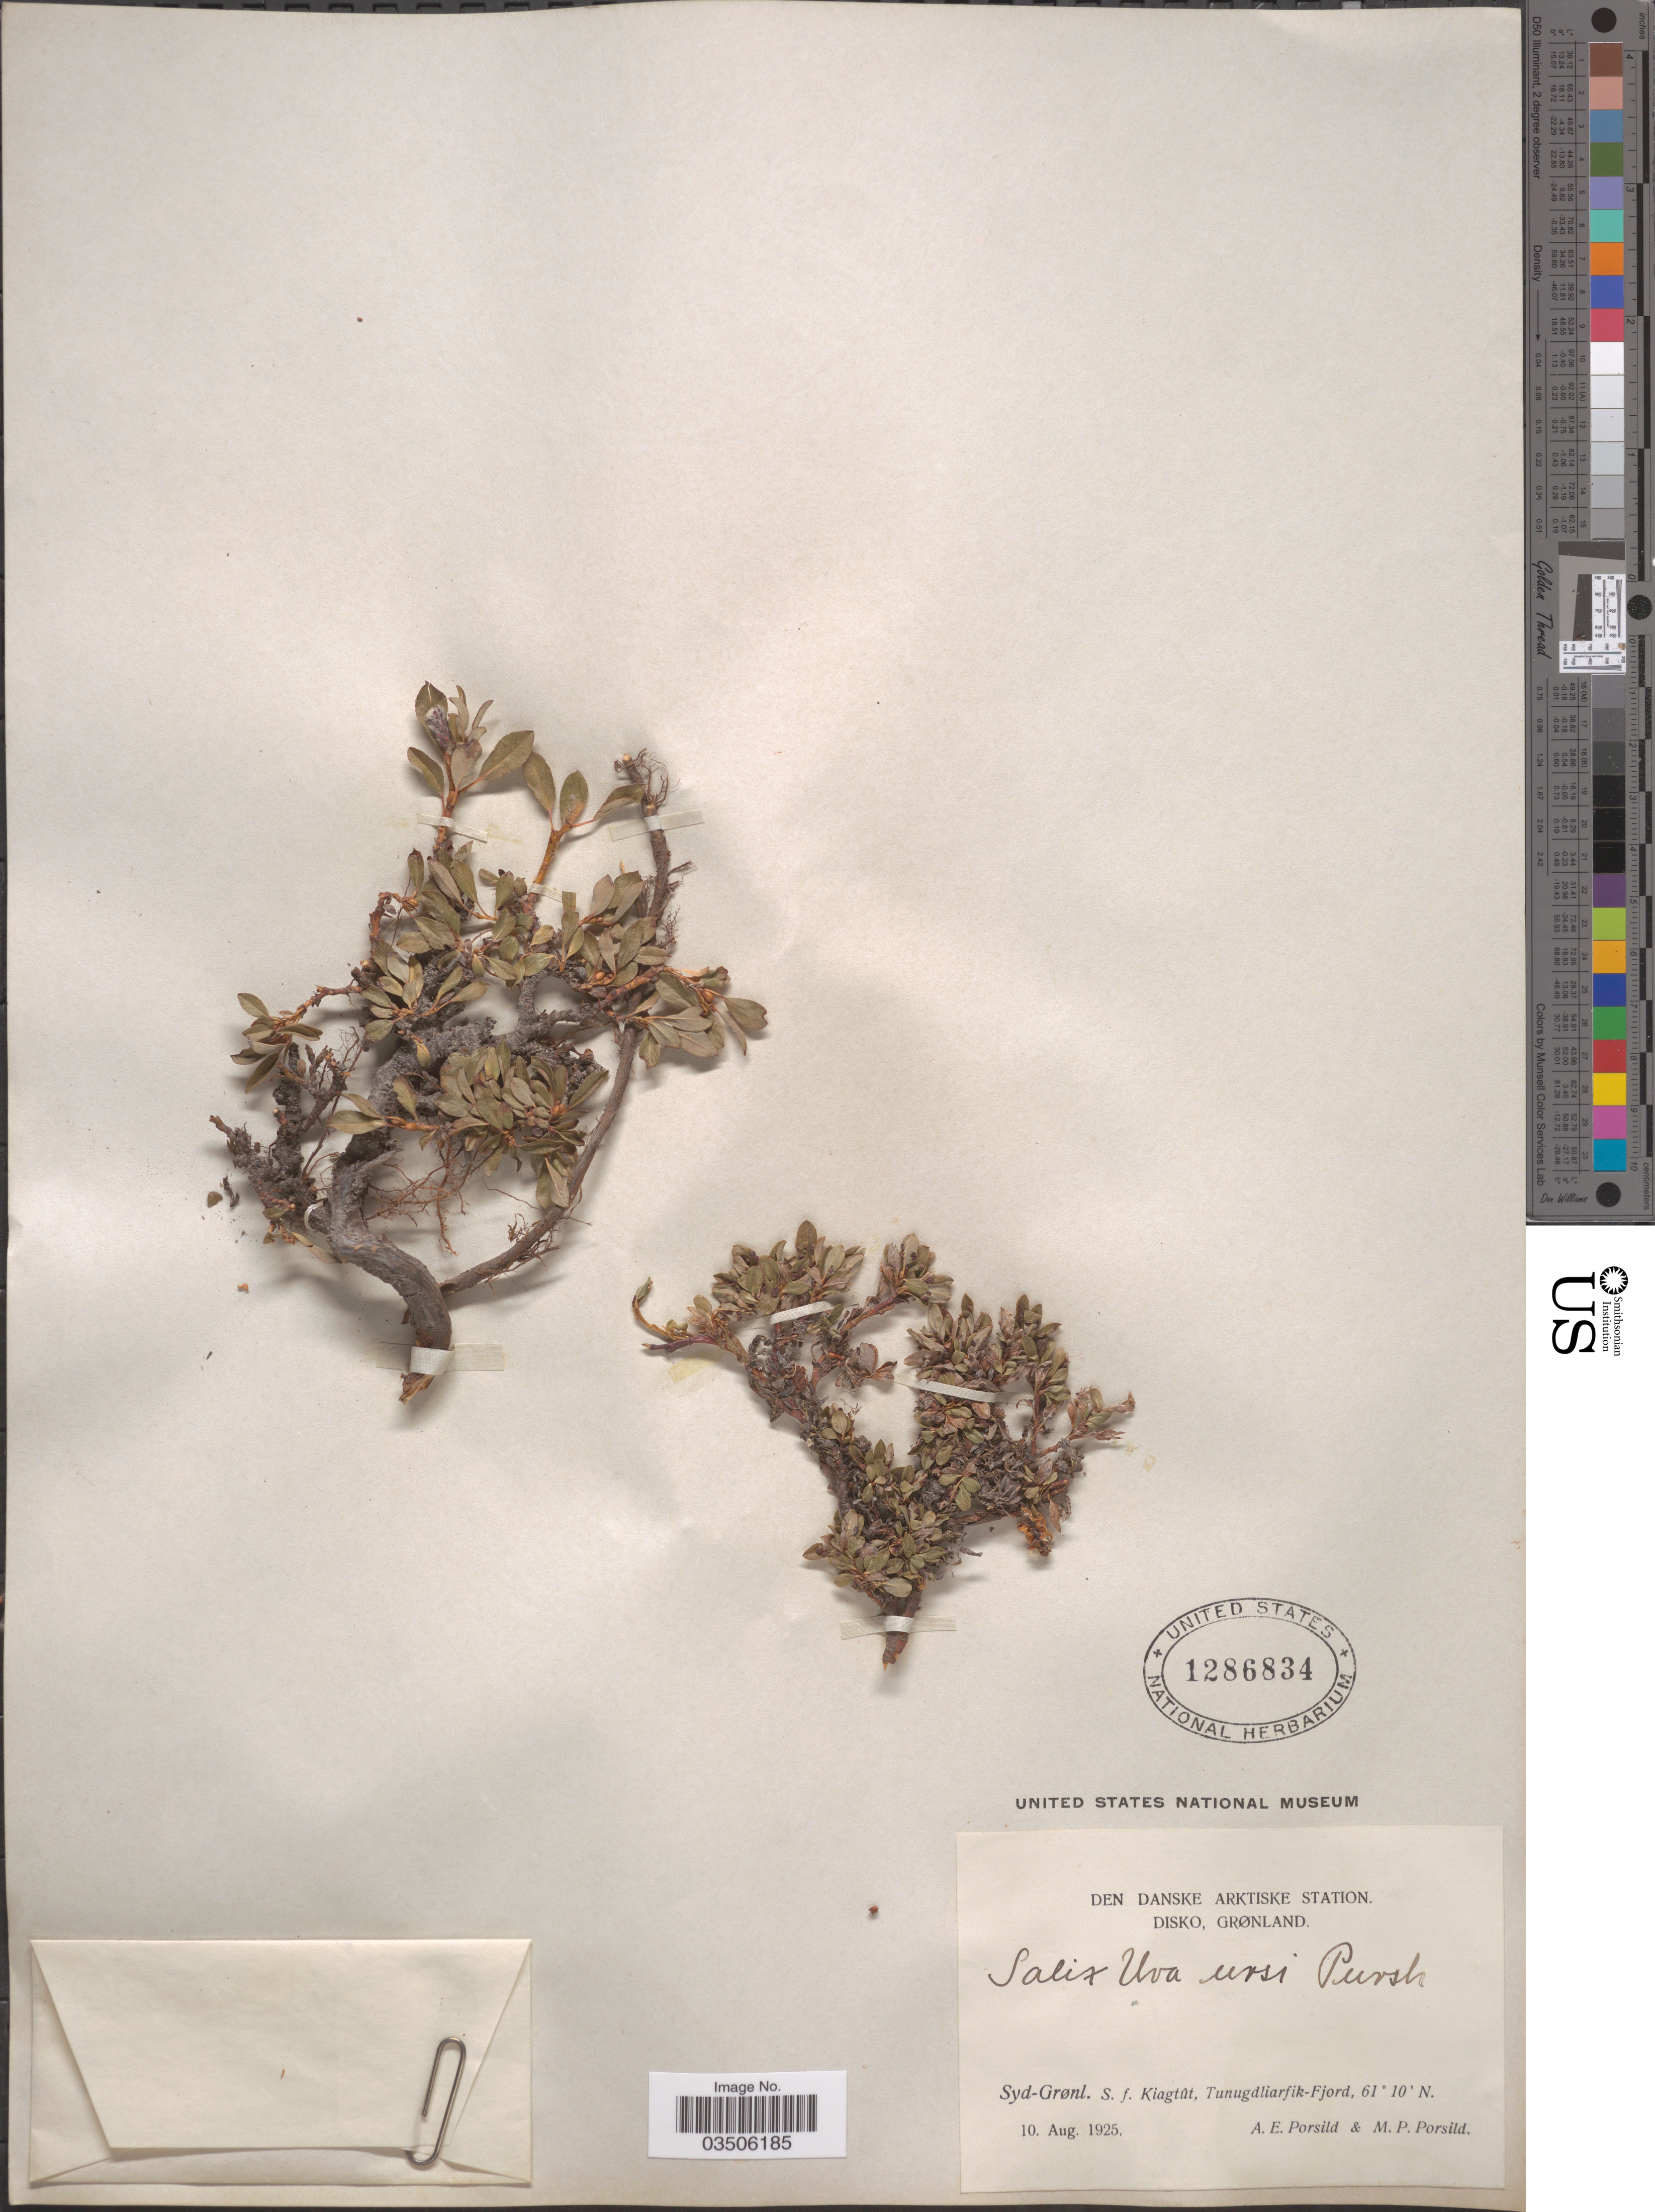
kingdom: Plantae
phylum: Tracheophyta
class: Magnoliopsida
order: Malpighiales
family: Salicaceae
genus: Salix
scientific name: Salix uva-ursi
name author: Pursh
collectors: A. E. Porsild & M. P. Porsild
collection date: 1925-08-10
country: Greenland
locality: Den Danske Arktiske Station Disko [unsure placement] Syd-Groenl. S. f. Kiagtût, Tunugdliarfik-Fjord.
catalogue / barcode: US 1286834